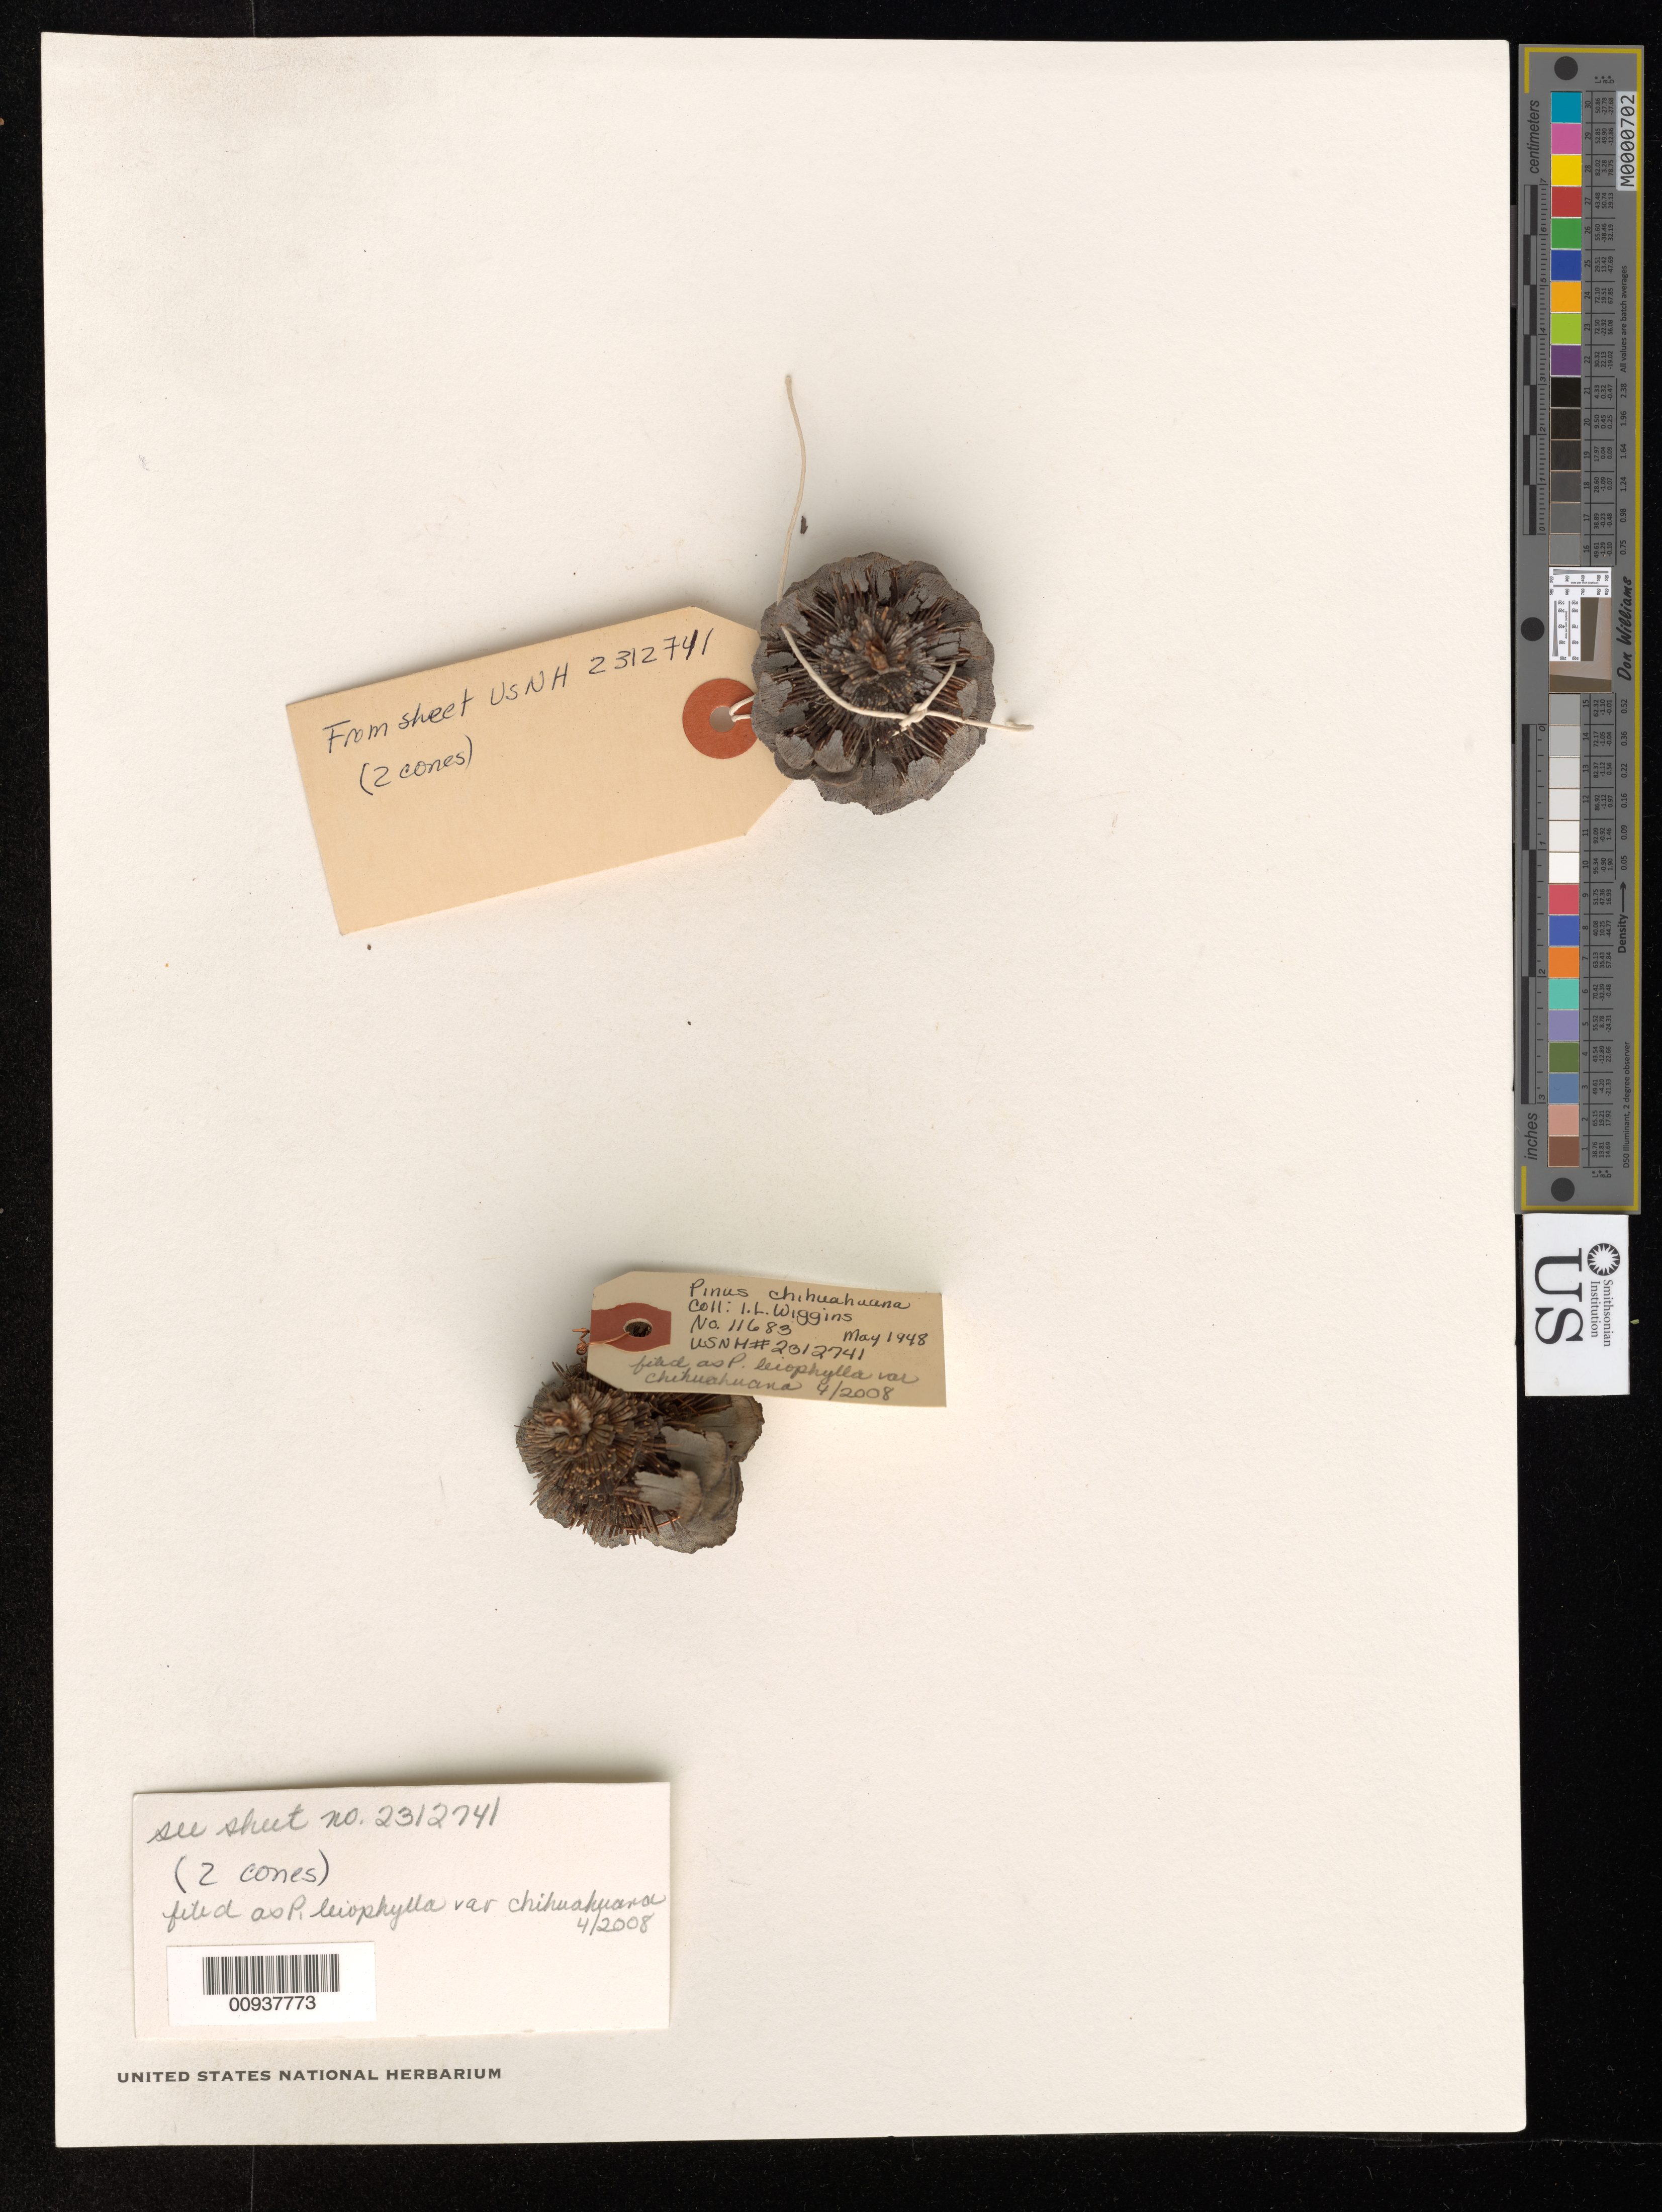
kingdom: Plantae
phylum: Tracheophyta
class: Pinopsida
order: Pinales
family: Pinaceae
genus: Pinus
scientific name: Pinus leiophylla var. chihuahuana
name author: (Engelm.) Shaw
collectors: I. L. Wiggins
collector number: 11683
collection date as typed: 07 May 1948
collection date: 1948-05-07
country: Mexico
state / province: Sonora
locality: Summit of pass on road between Imuris and Cananea.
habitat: Summit of pass.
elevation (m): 1829